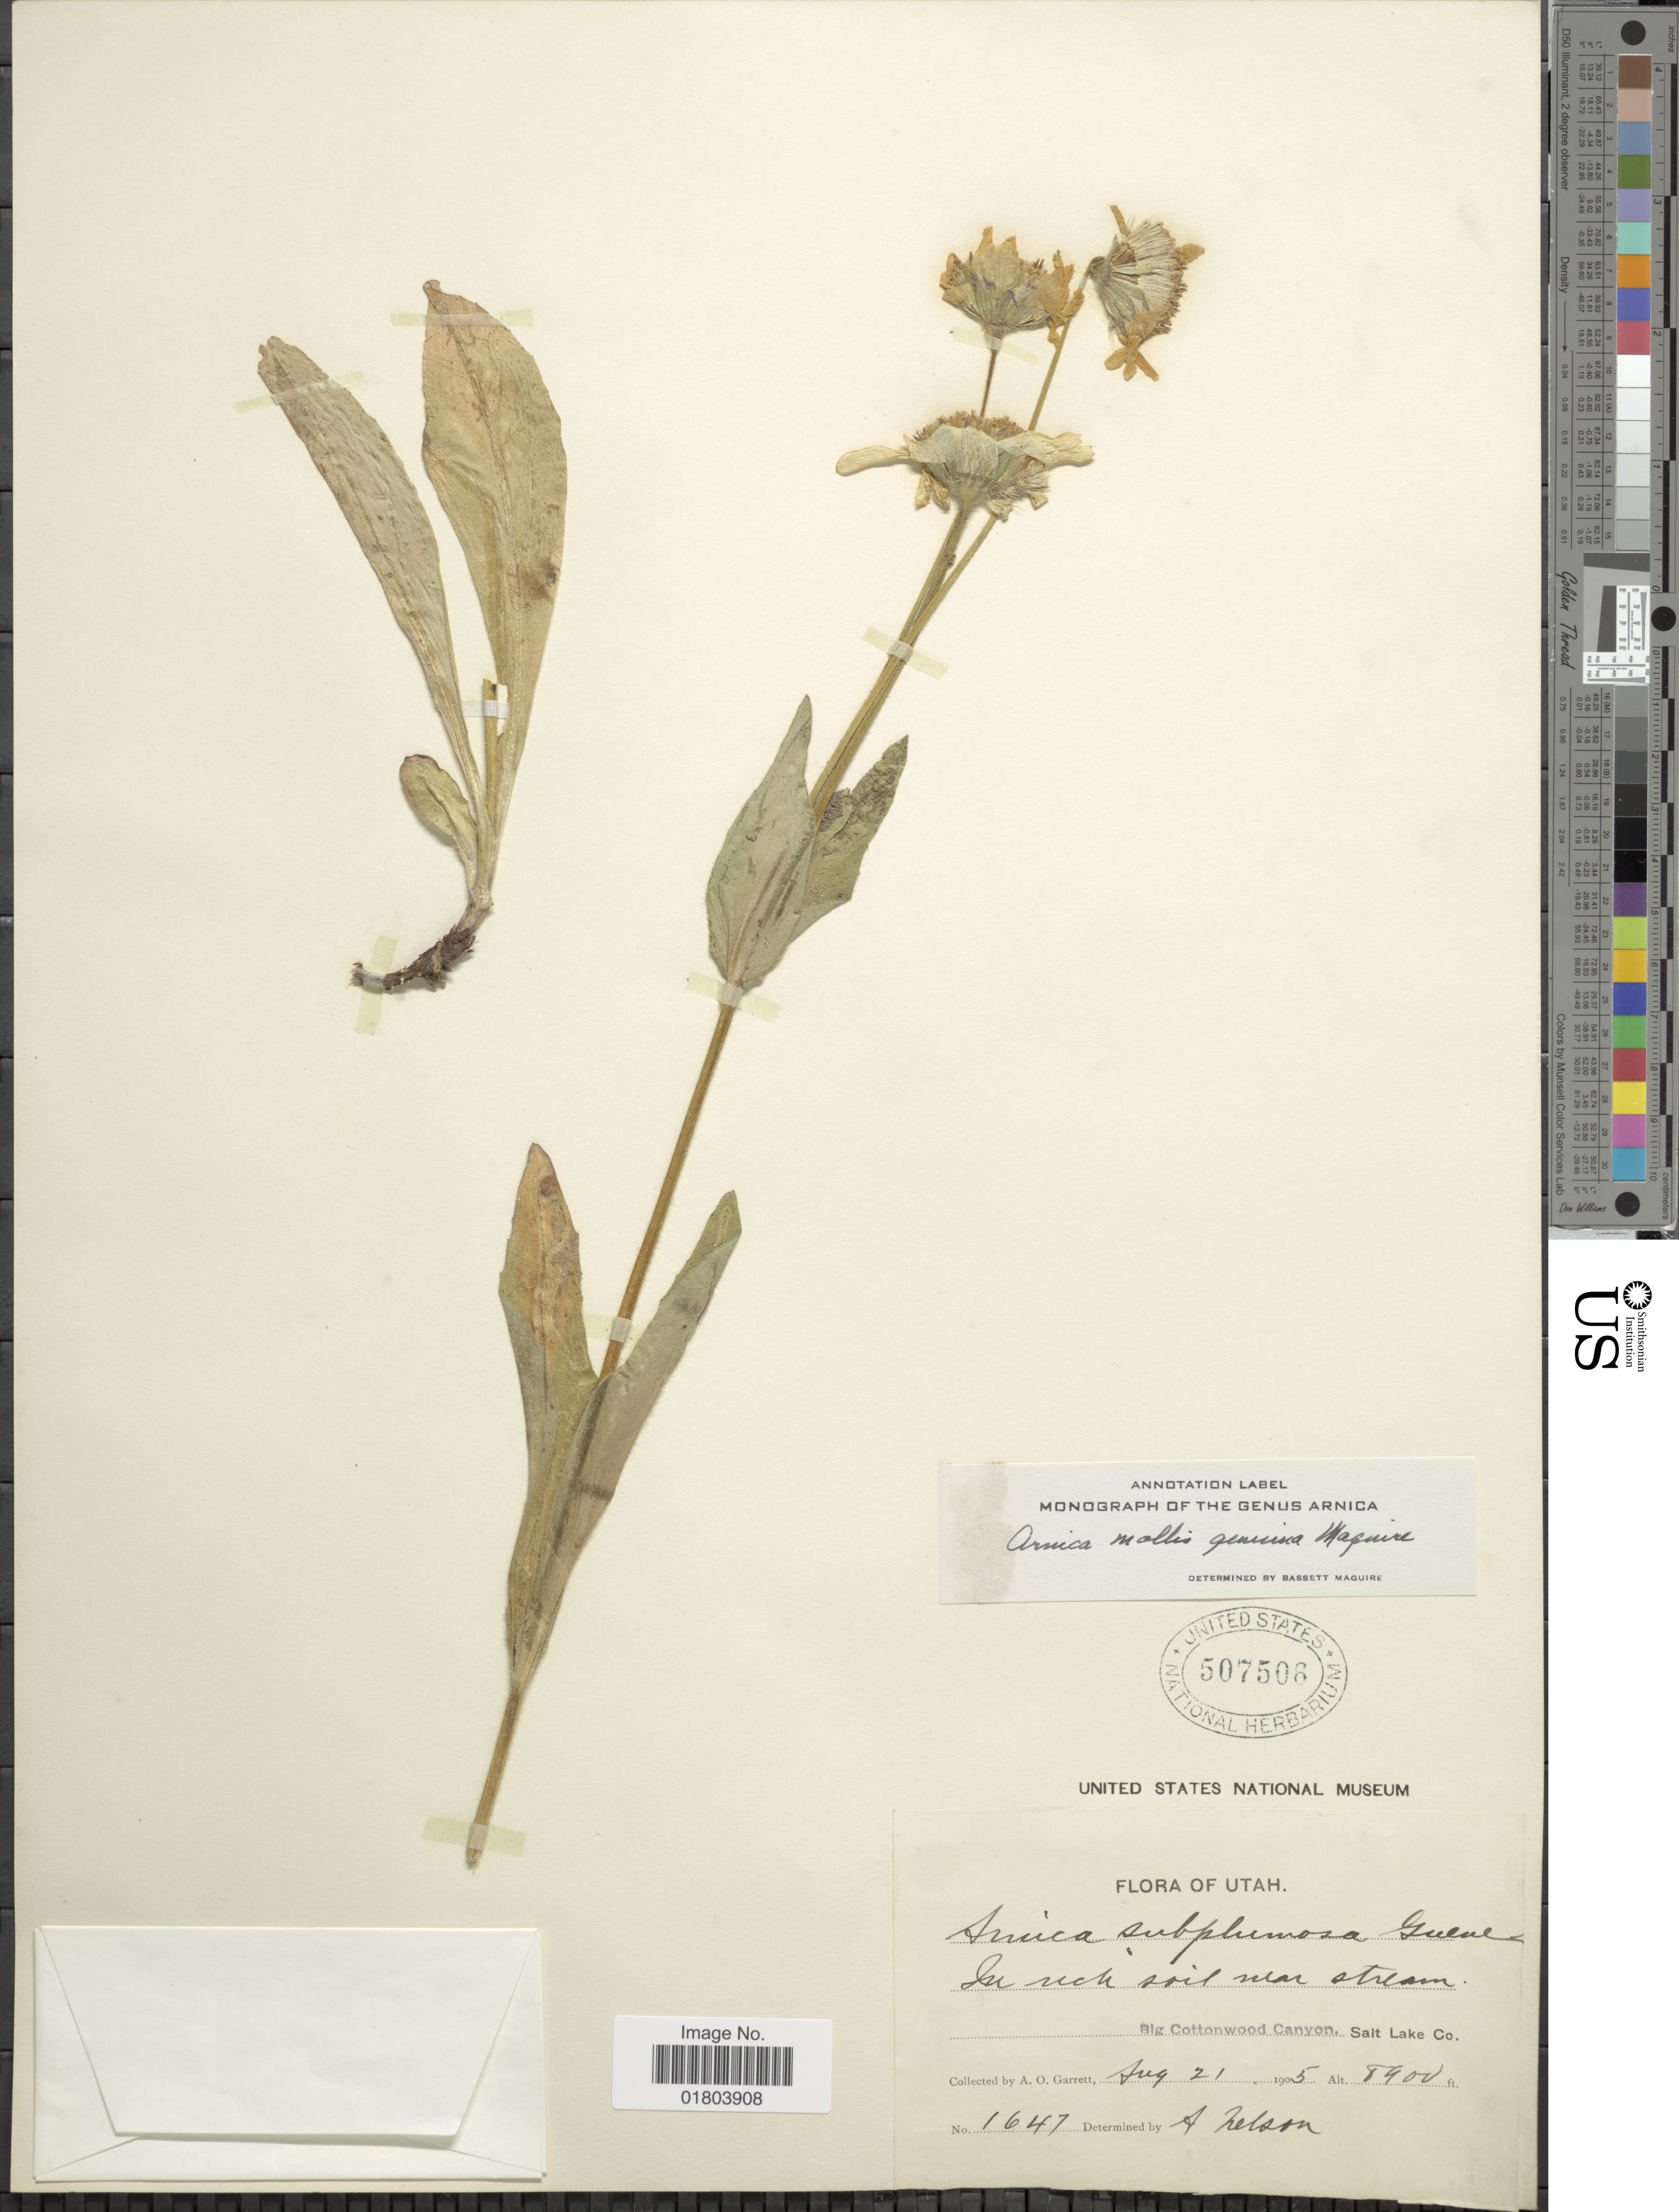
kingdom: Plantae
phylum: Tracheophyta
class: Magnoliopsida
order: Asterales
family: Asteraceae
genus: Arnica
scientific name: Arnica mollis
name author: Hook.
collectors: A. O. Garrett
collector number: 1647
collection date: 1905-08-21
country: United States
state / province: Utah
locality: In rich soil near stream, Big Cottonwood Canyon, Salt Lake Co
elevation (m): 2713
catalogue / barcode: US 507506